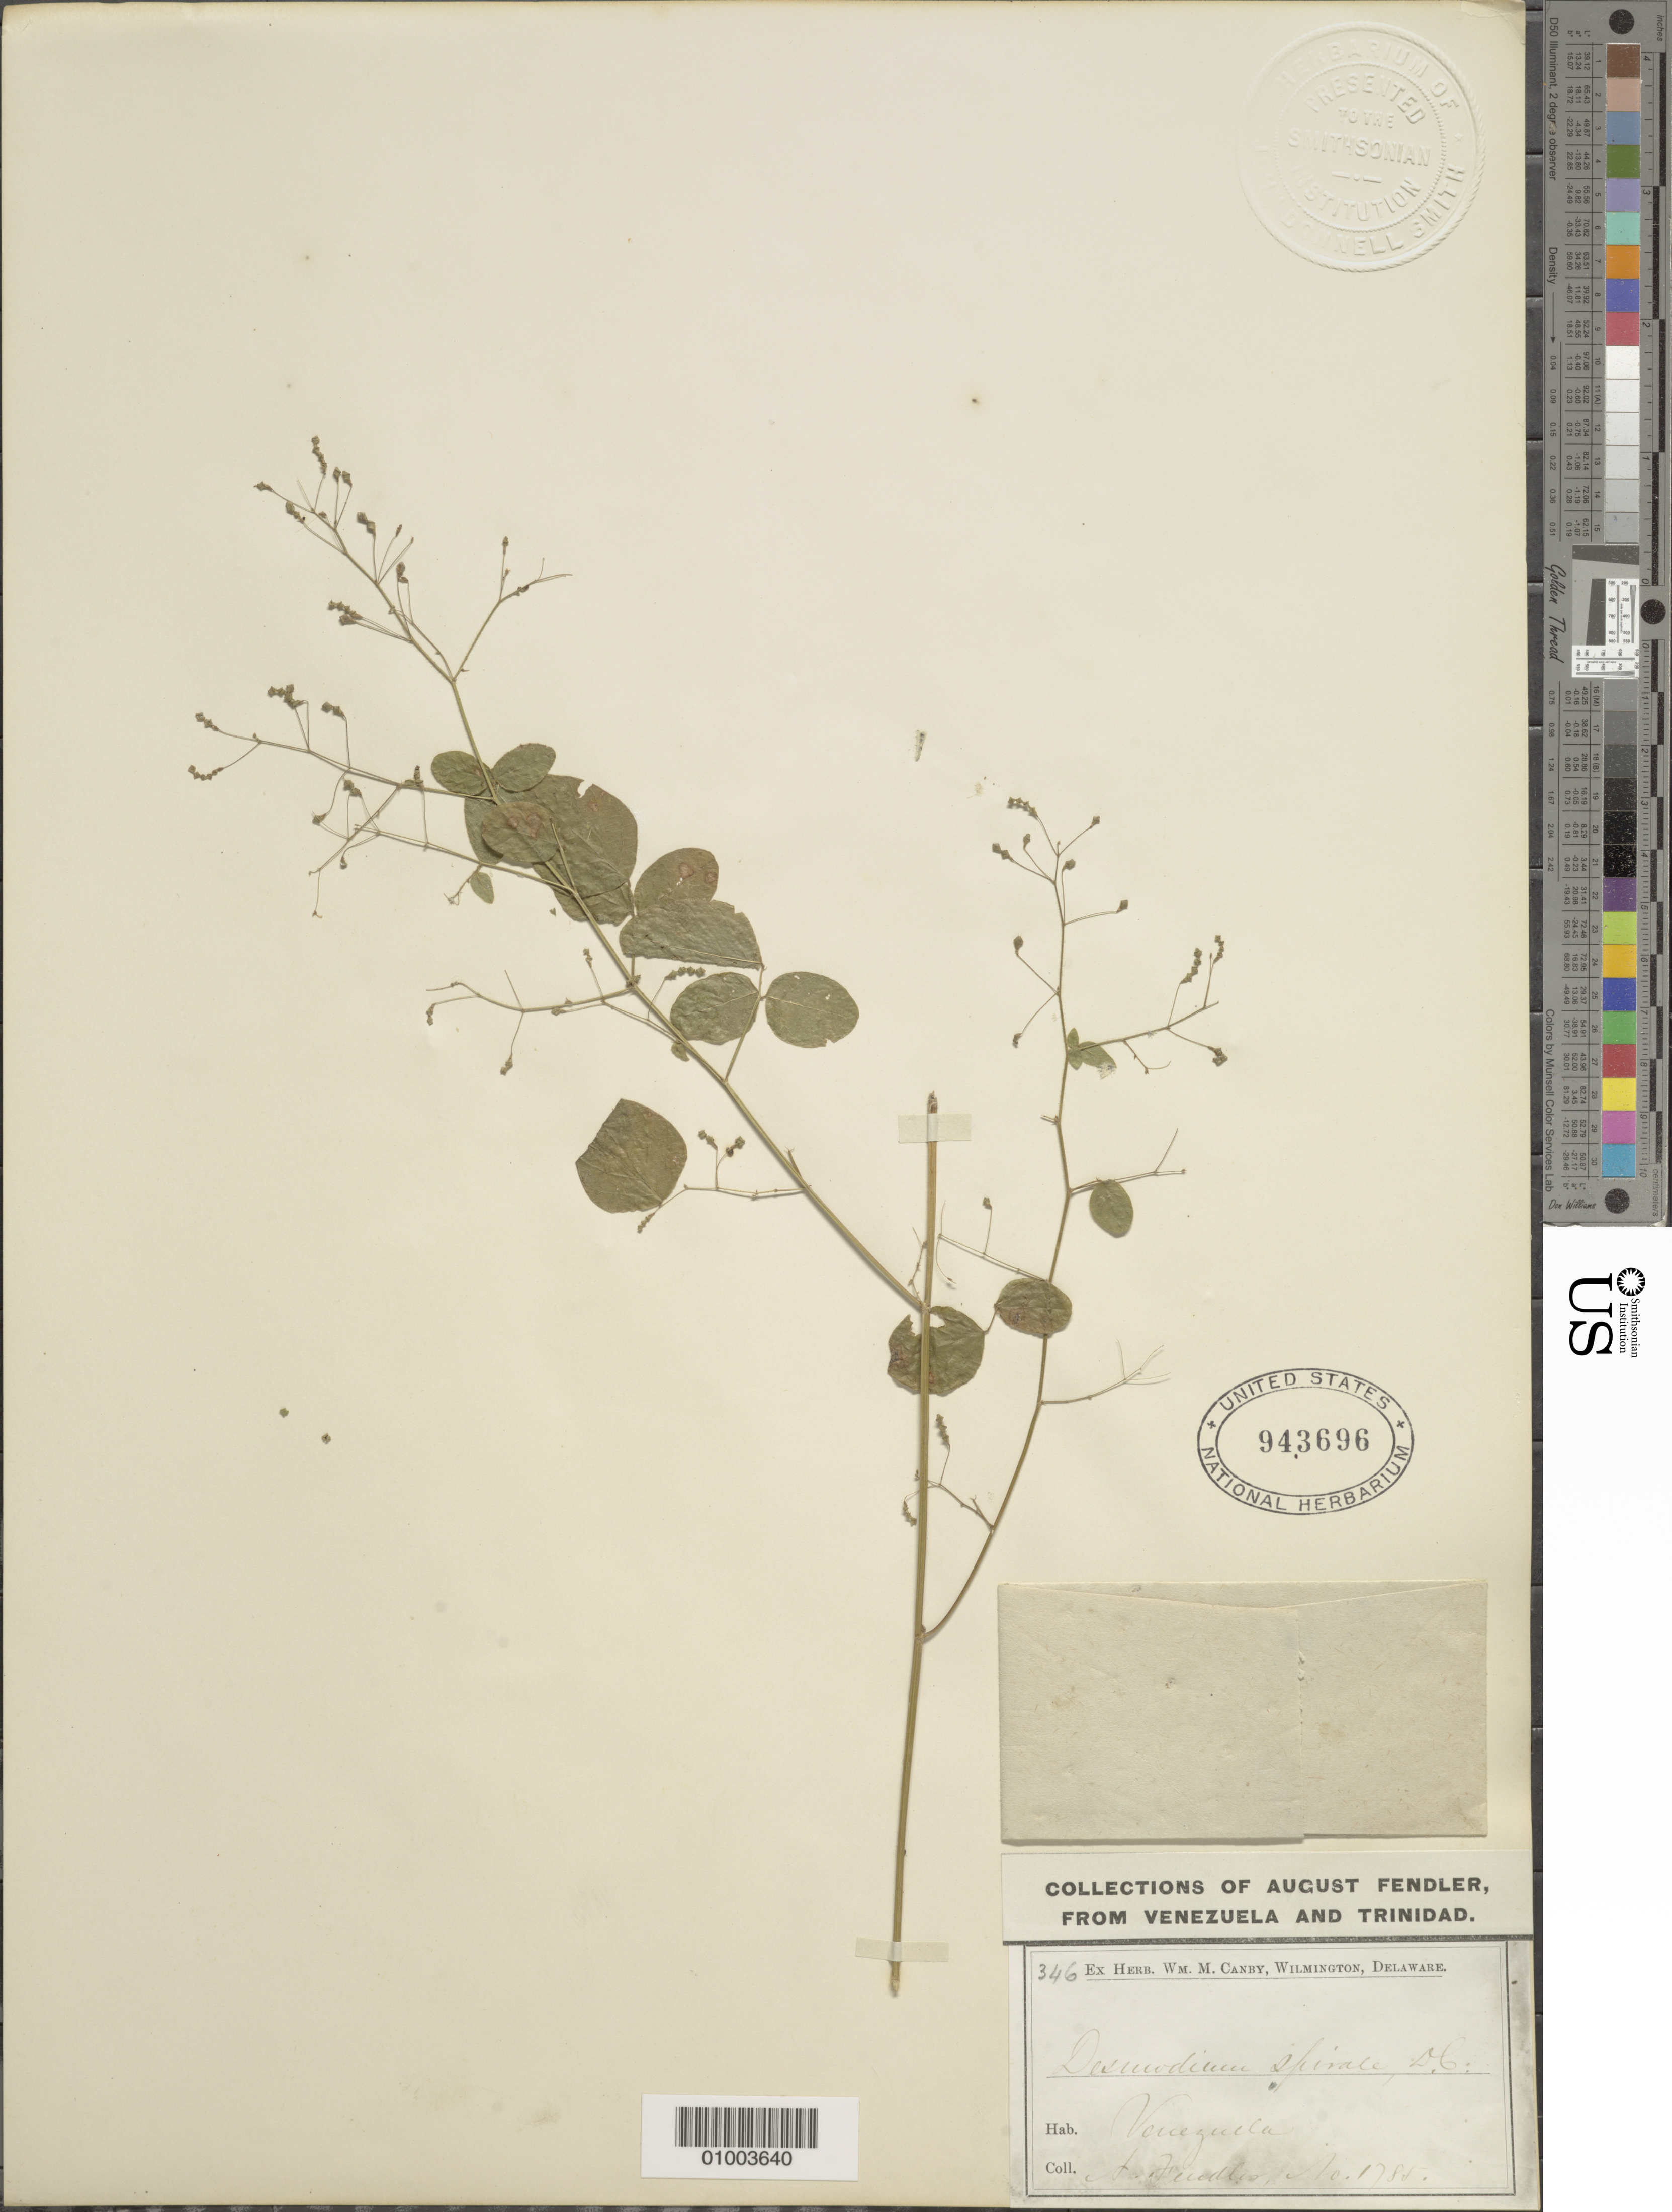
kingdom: Plantae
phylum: Tracheophyta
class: Magnoliopsida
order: Fabales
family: Fabaceae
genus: Desmodium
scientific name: Desmodium procumbens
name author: (Mill.) Hitchc.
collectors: A. Fendler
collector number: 346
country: Trinidad and Tobago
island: Trinidad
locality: Also found in Venezuela.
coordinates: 0 N, 0 E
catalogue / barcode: US 943696